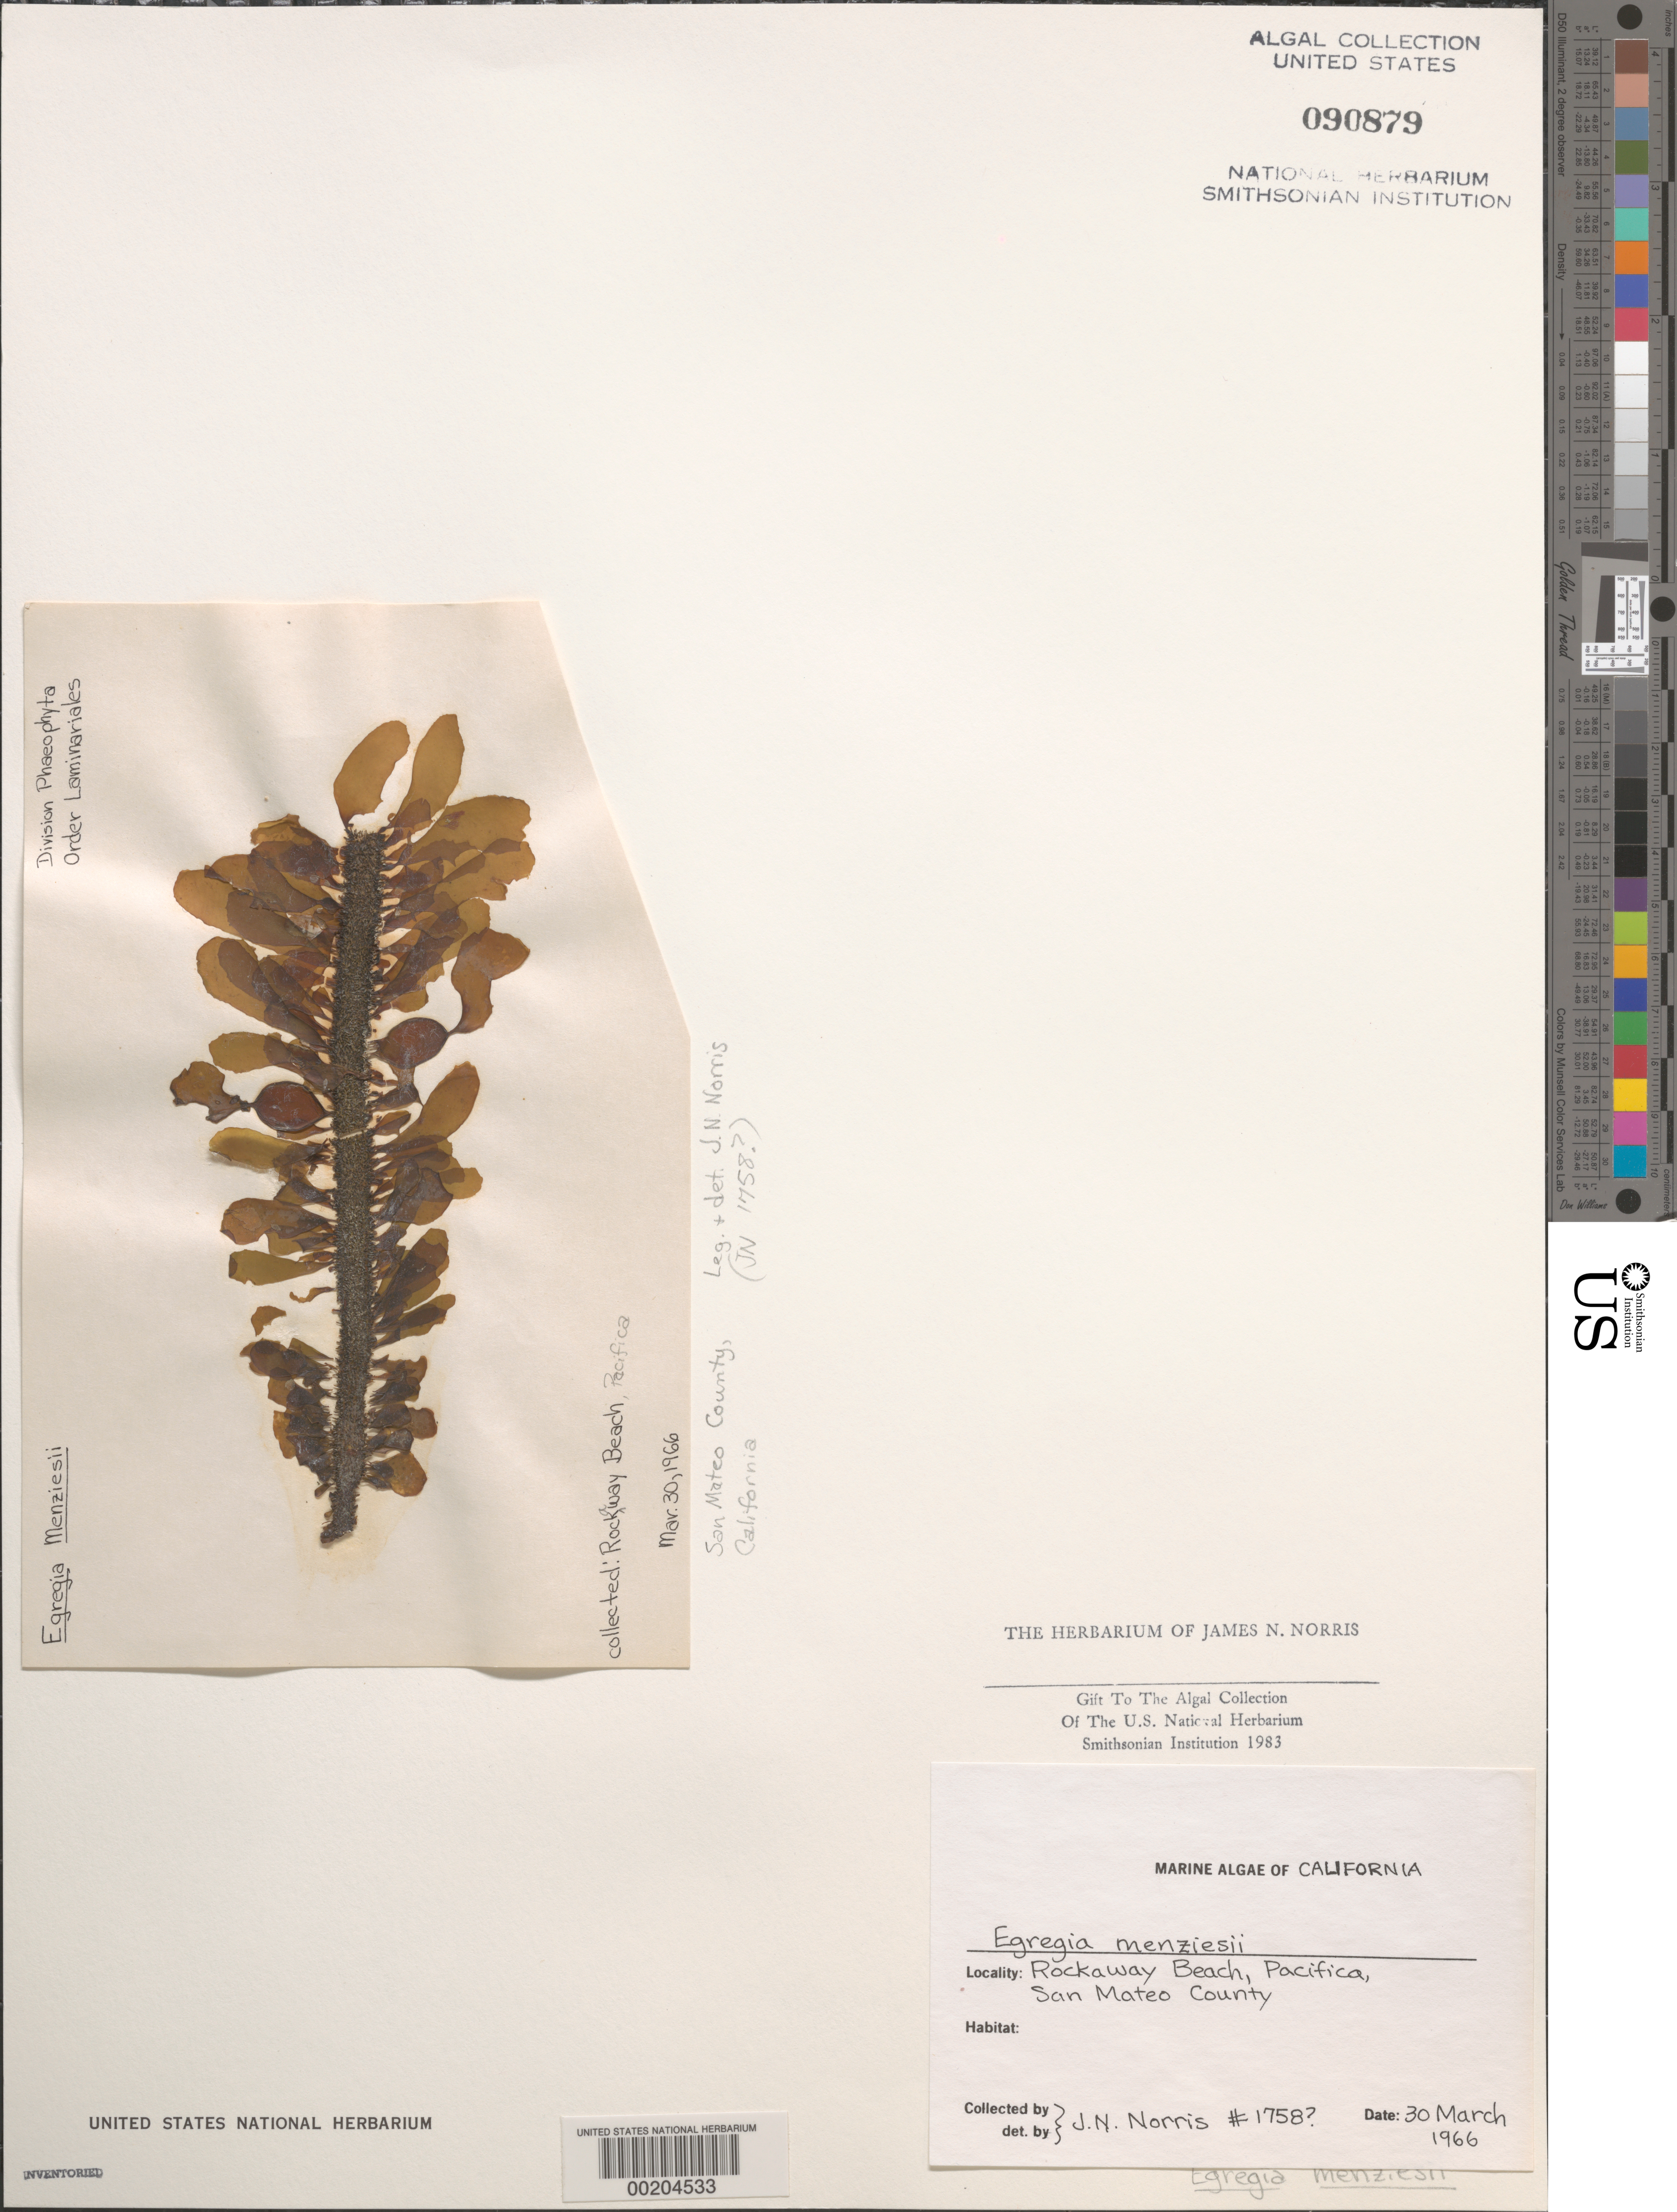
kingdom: Chromista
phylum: Ochrophyta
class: Phaeophyceae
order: Laminariales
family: Lessoniaceae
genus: Egregia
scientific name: Egregia menziesii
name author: (Turner) Aresch.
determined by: Norris, James N.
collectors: J. N. Norris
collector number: JN-1758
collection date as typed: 30 Mar 1966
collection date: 1966-03-30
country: United States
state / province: California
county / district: San Mateo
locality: Rockaway Beach, Pacifica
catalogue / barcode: US 90879